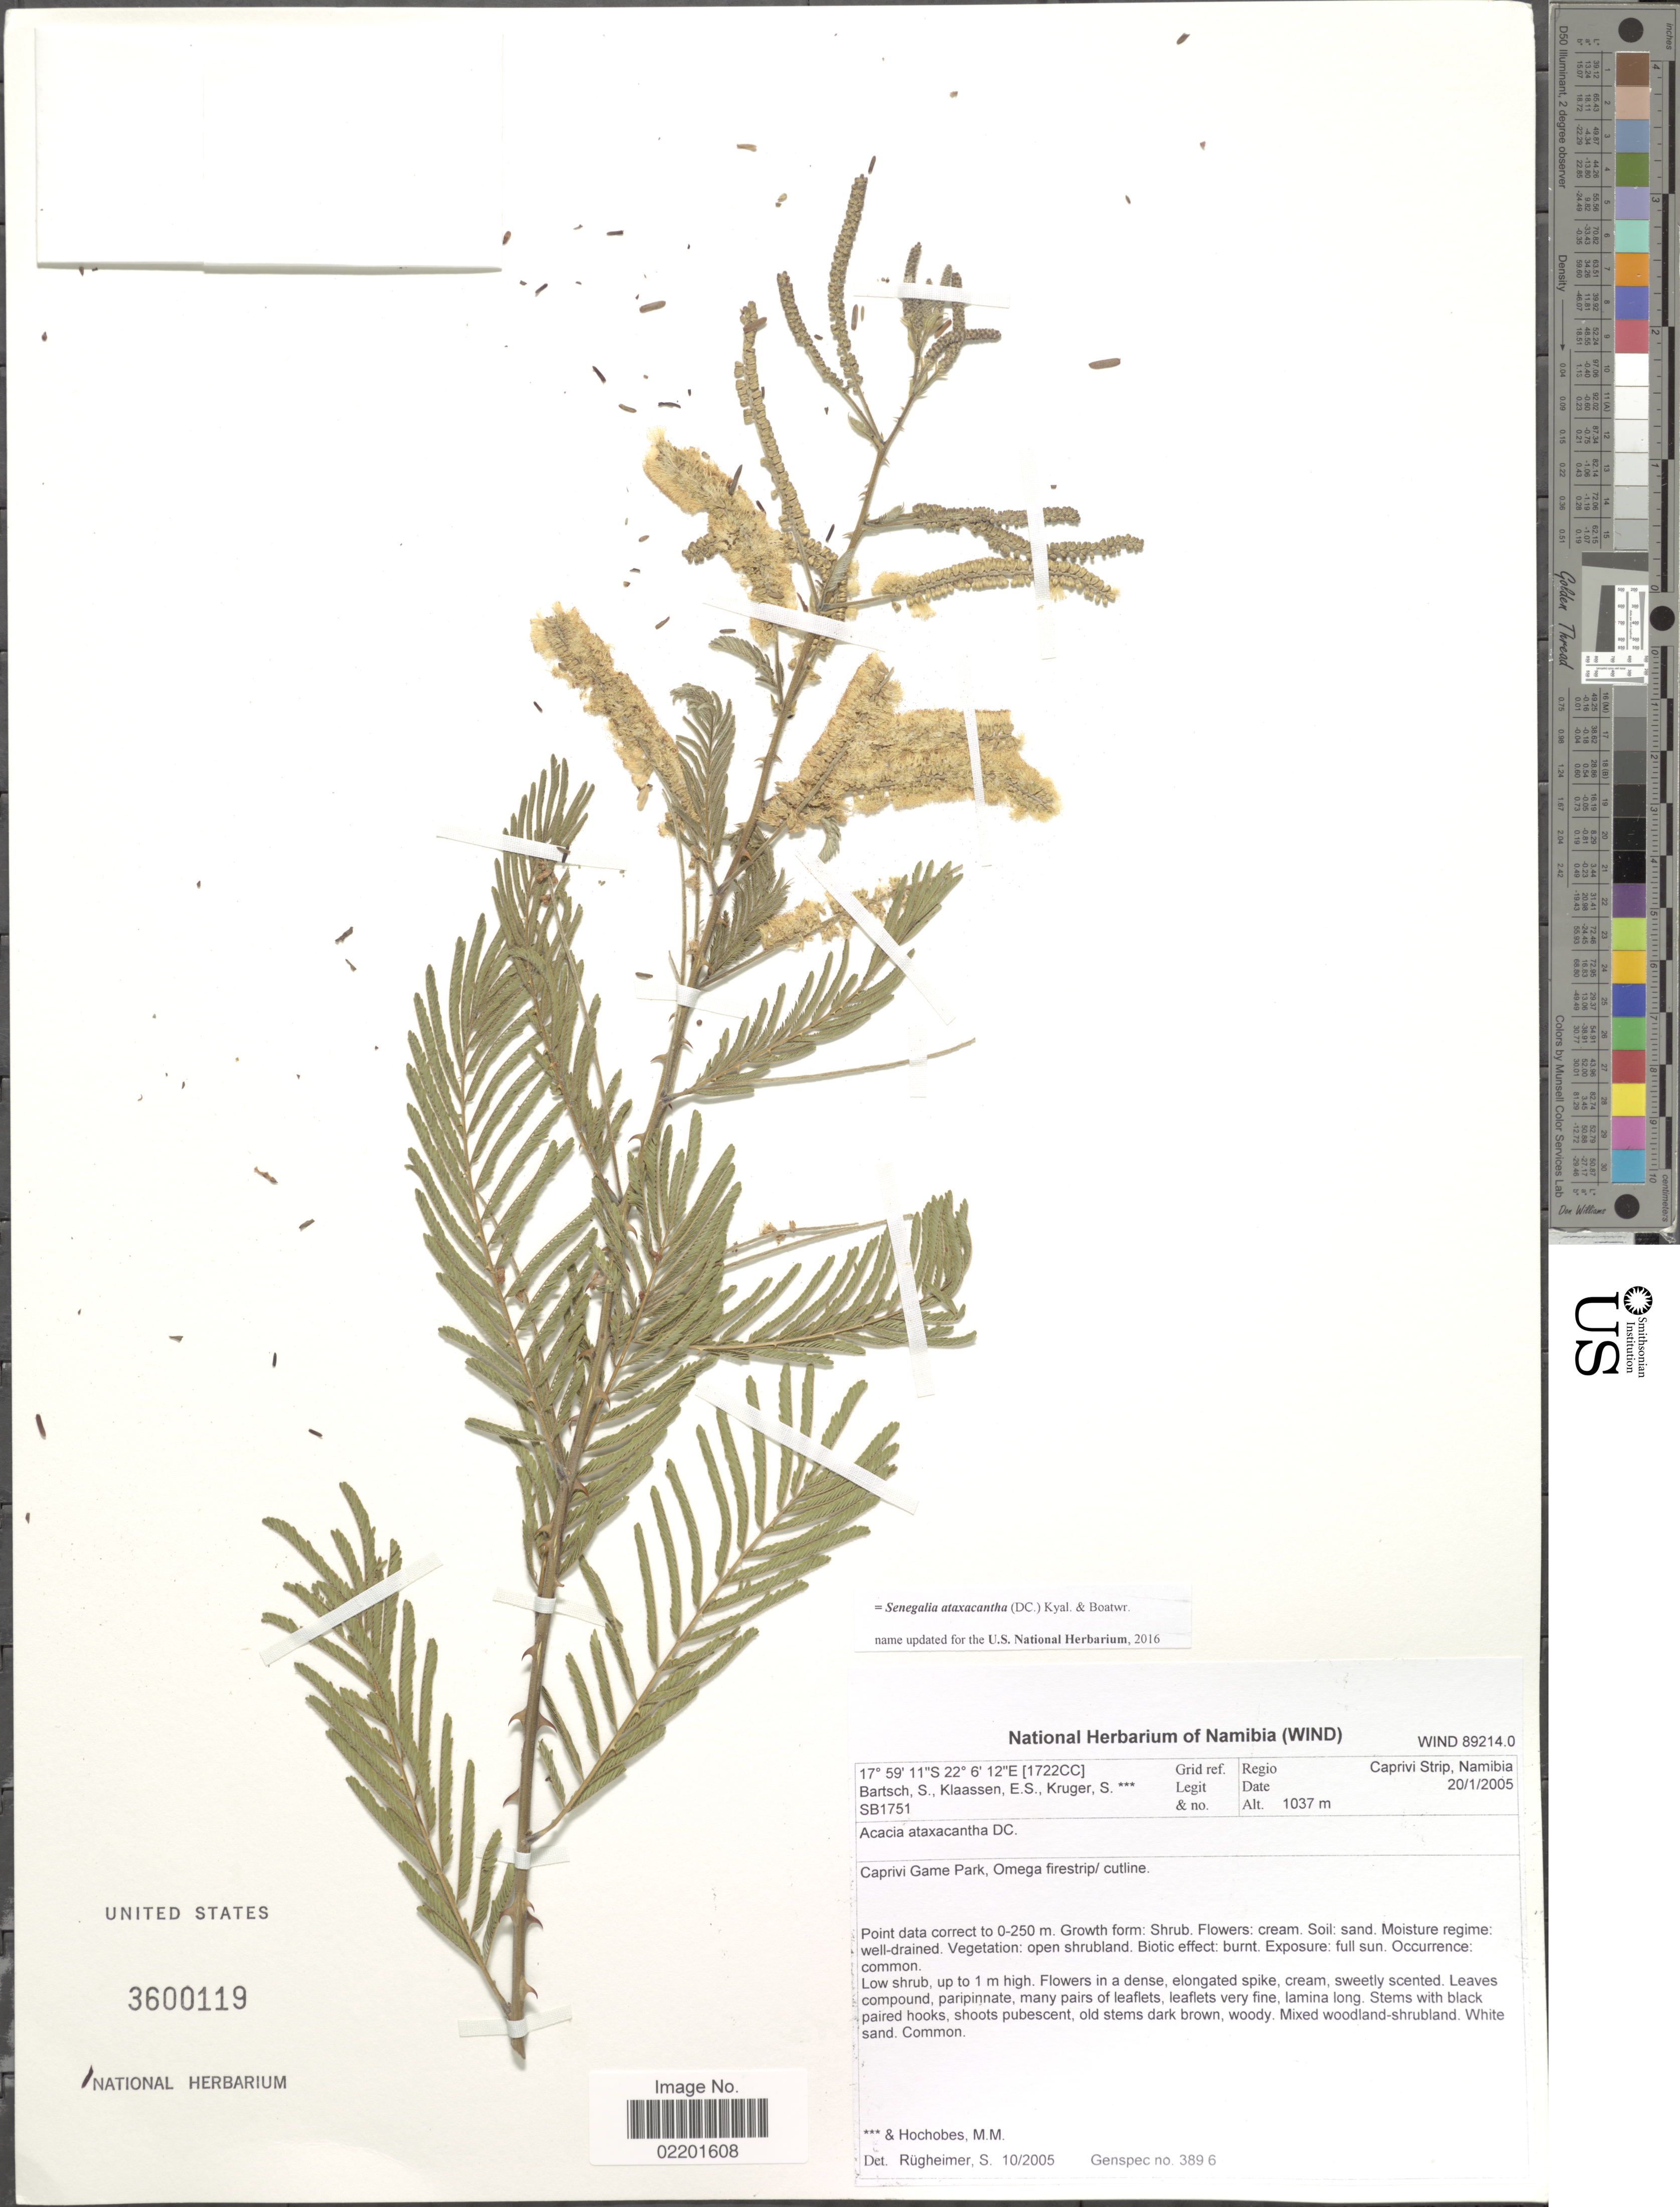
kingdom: Plantae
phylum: Tracheophyta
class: Magnoliopsida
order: Fabales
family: Fabaceae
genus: Senegalia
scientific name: Senegalia ataxacantha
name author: (DC.) Kyal. & Boatwr.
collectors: S. Bartsch, E. S. Klassen & S. Kruger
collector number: SB1751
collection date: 2005-01-20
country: Namibia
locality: Caprivi Strip, Namibia. Caprivi Game Park, Omega firestrip/cutline.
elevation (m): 1037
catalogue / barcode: US 3600119